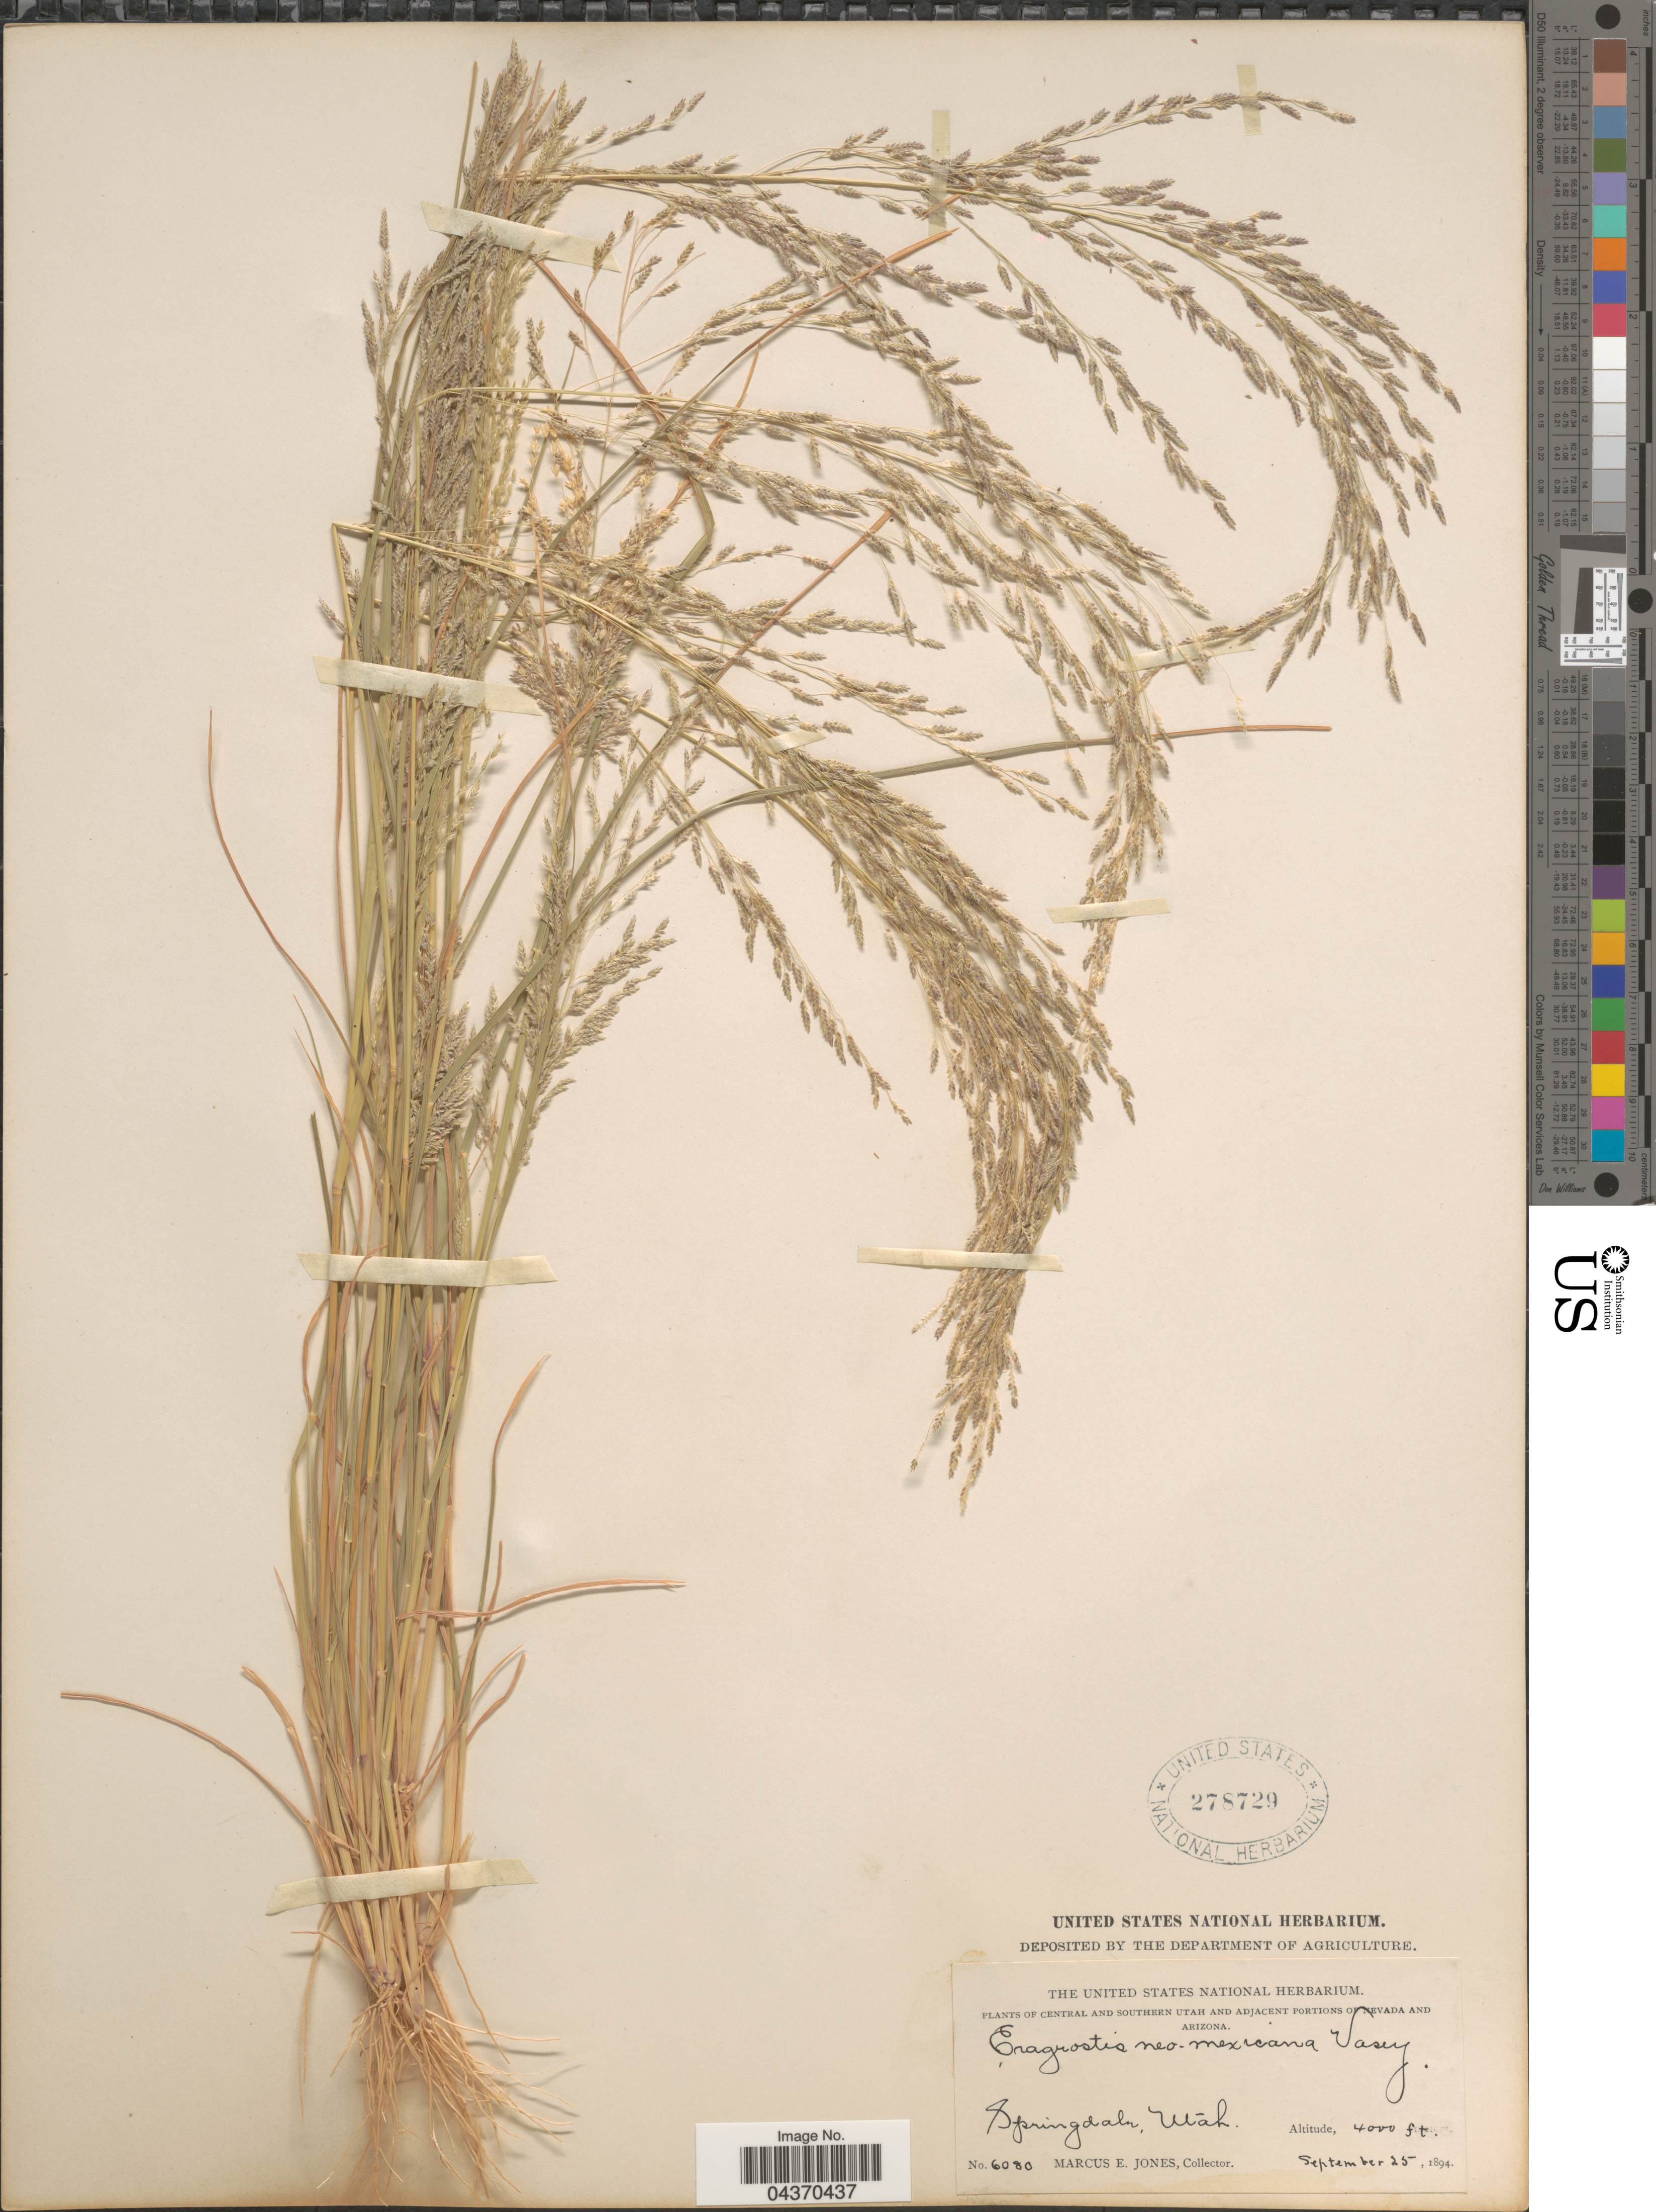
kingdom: Plantae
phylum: Tracheophyta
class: Liliopsida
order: Poales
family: Poaceae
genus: Eragrostis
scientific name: Eragrostis pectinacea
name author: (Michx.) Nees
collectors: M. E. Jones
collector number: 6080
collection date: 1894-09-25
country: United States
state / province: Utah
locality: Central and Southern Utah. Springdale.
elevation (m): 1219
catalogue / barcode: US 278729